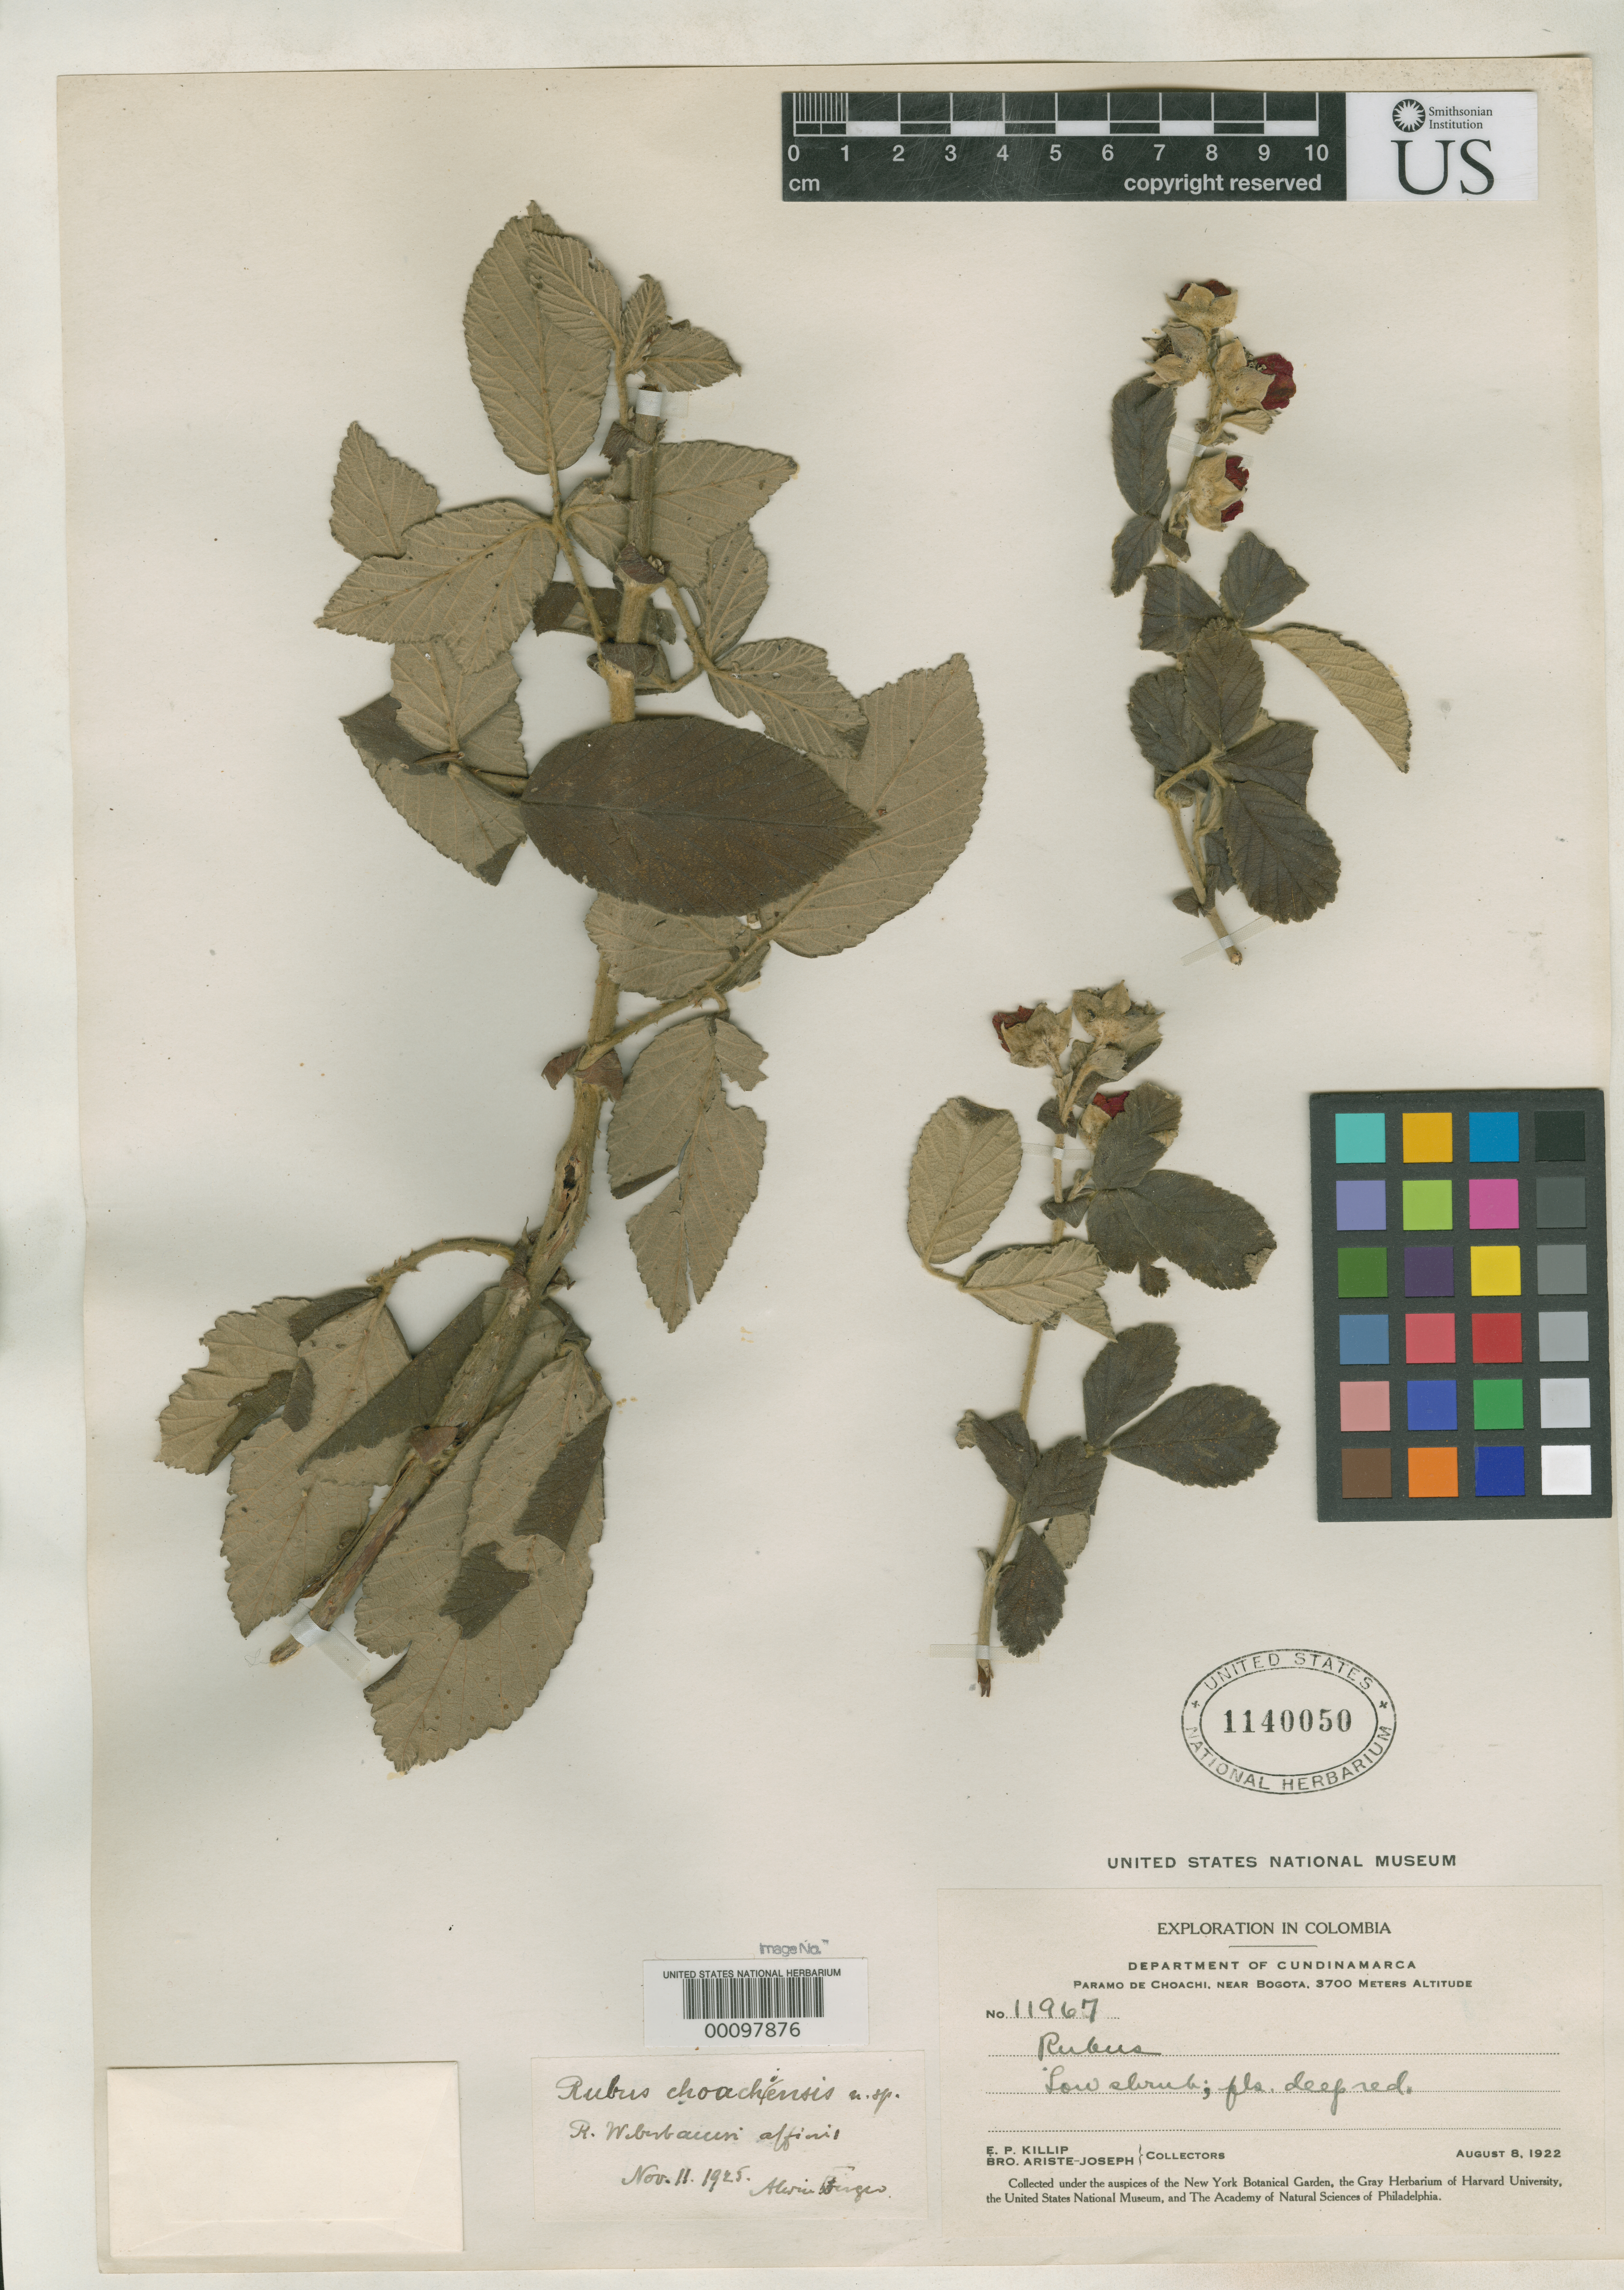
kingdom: Plantae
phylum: Tracheophyta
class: Magnoliopsida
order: Rosales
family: Rosaceae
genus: Rubus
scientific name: Rubus choachiensis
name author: A. Berger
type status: Holotype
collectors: E. P. Killip & Bro. Ariste-Joseph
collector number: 11967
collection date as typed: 08 Aug 1922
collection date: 1922-08-08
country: Colombia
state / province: Cundinamarca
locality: Paramo de Choachi, near Bogota.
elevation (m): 3700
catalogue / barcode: US 1140050